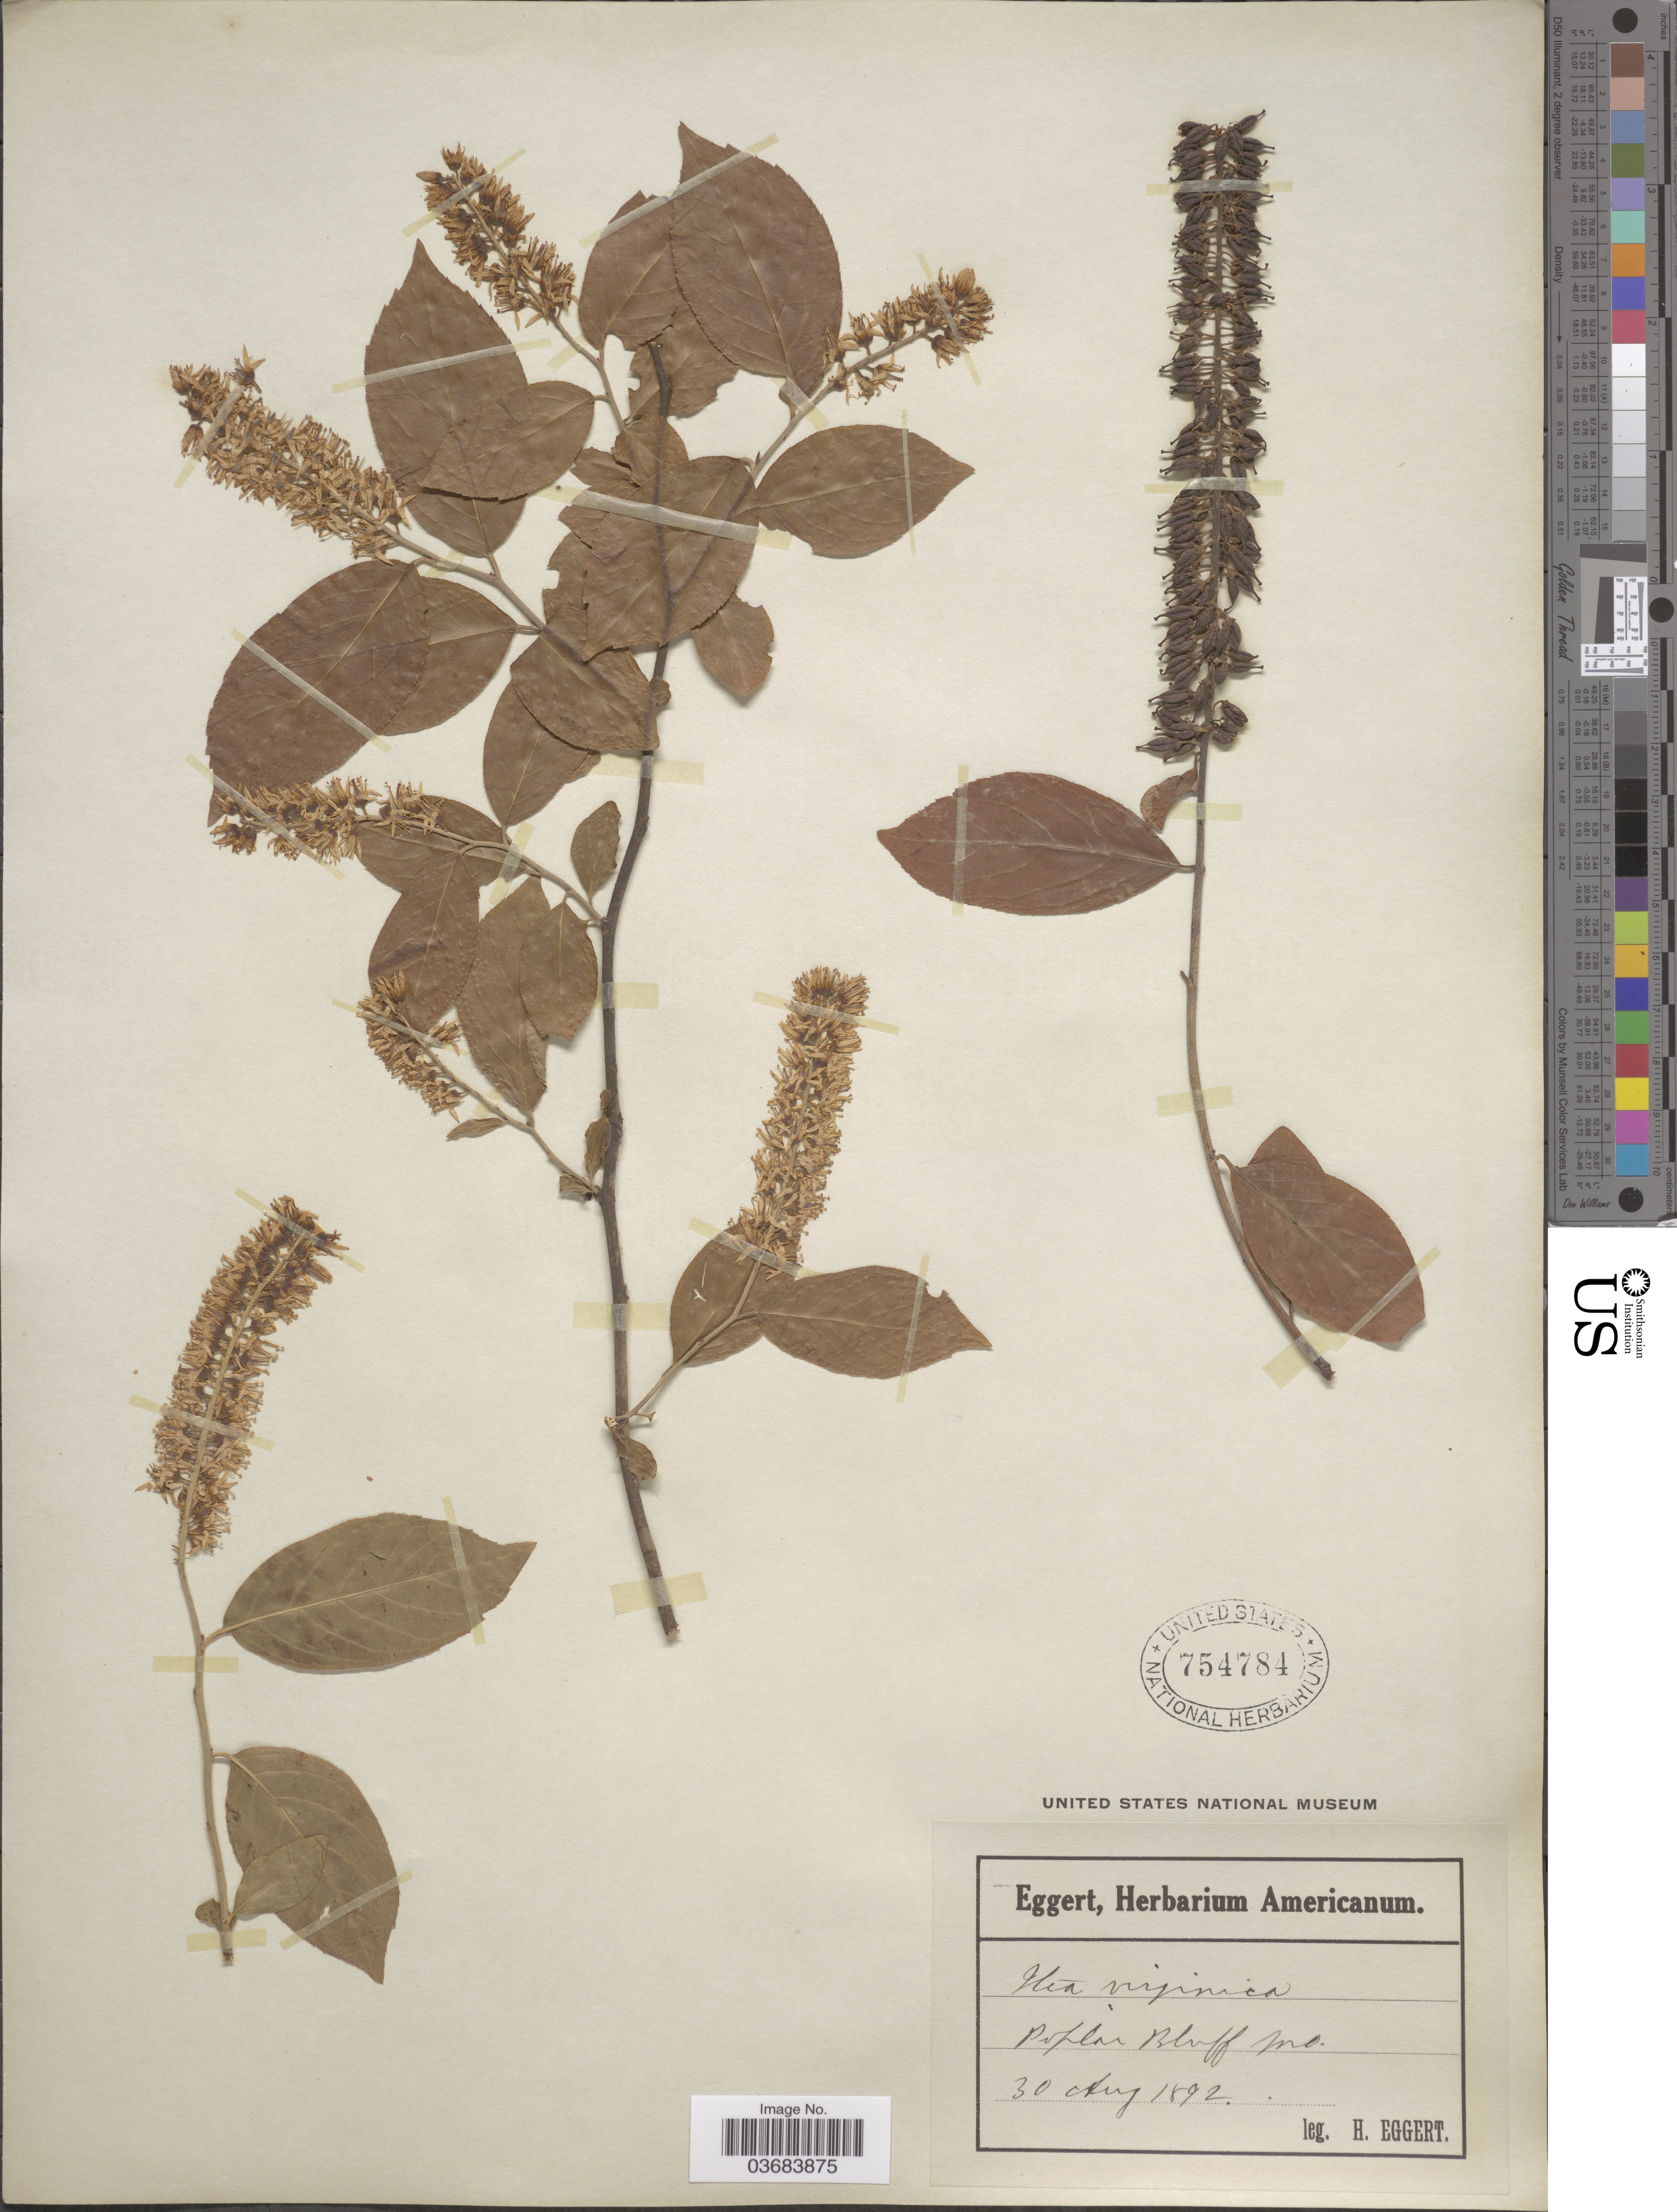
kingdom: Plantae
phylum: Tracheophyta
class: Magnoliopsida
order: Saxifragales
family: Iteaceae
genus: Itea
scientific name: Itea virginica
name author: L.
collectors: H. Eggert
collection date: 1892-08-30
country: United States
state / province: Missouri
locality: Poplar Bluff.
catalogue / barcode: US 754784